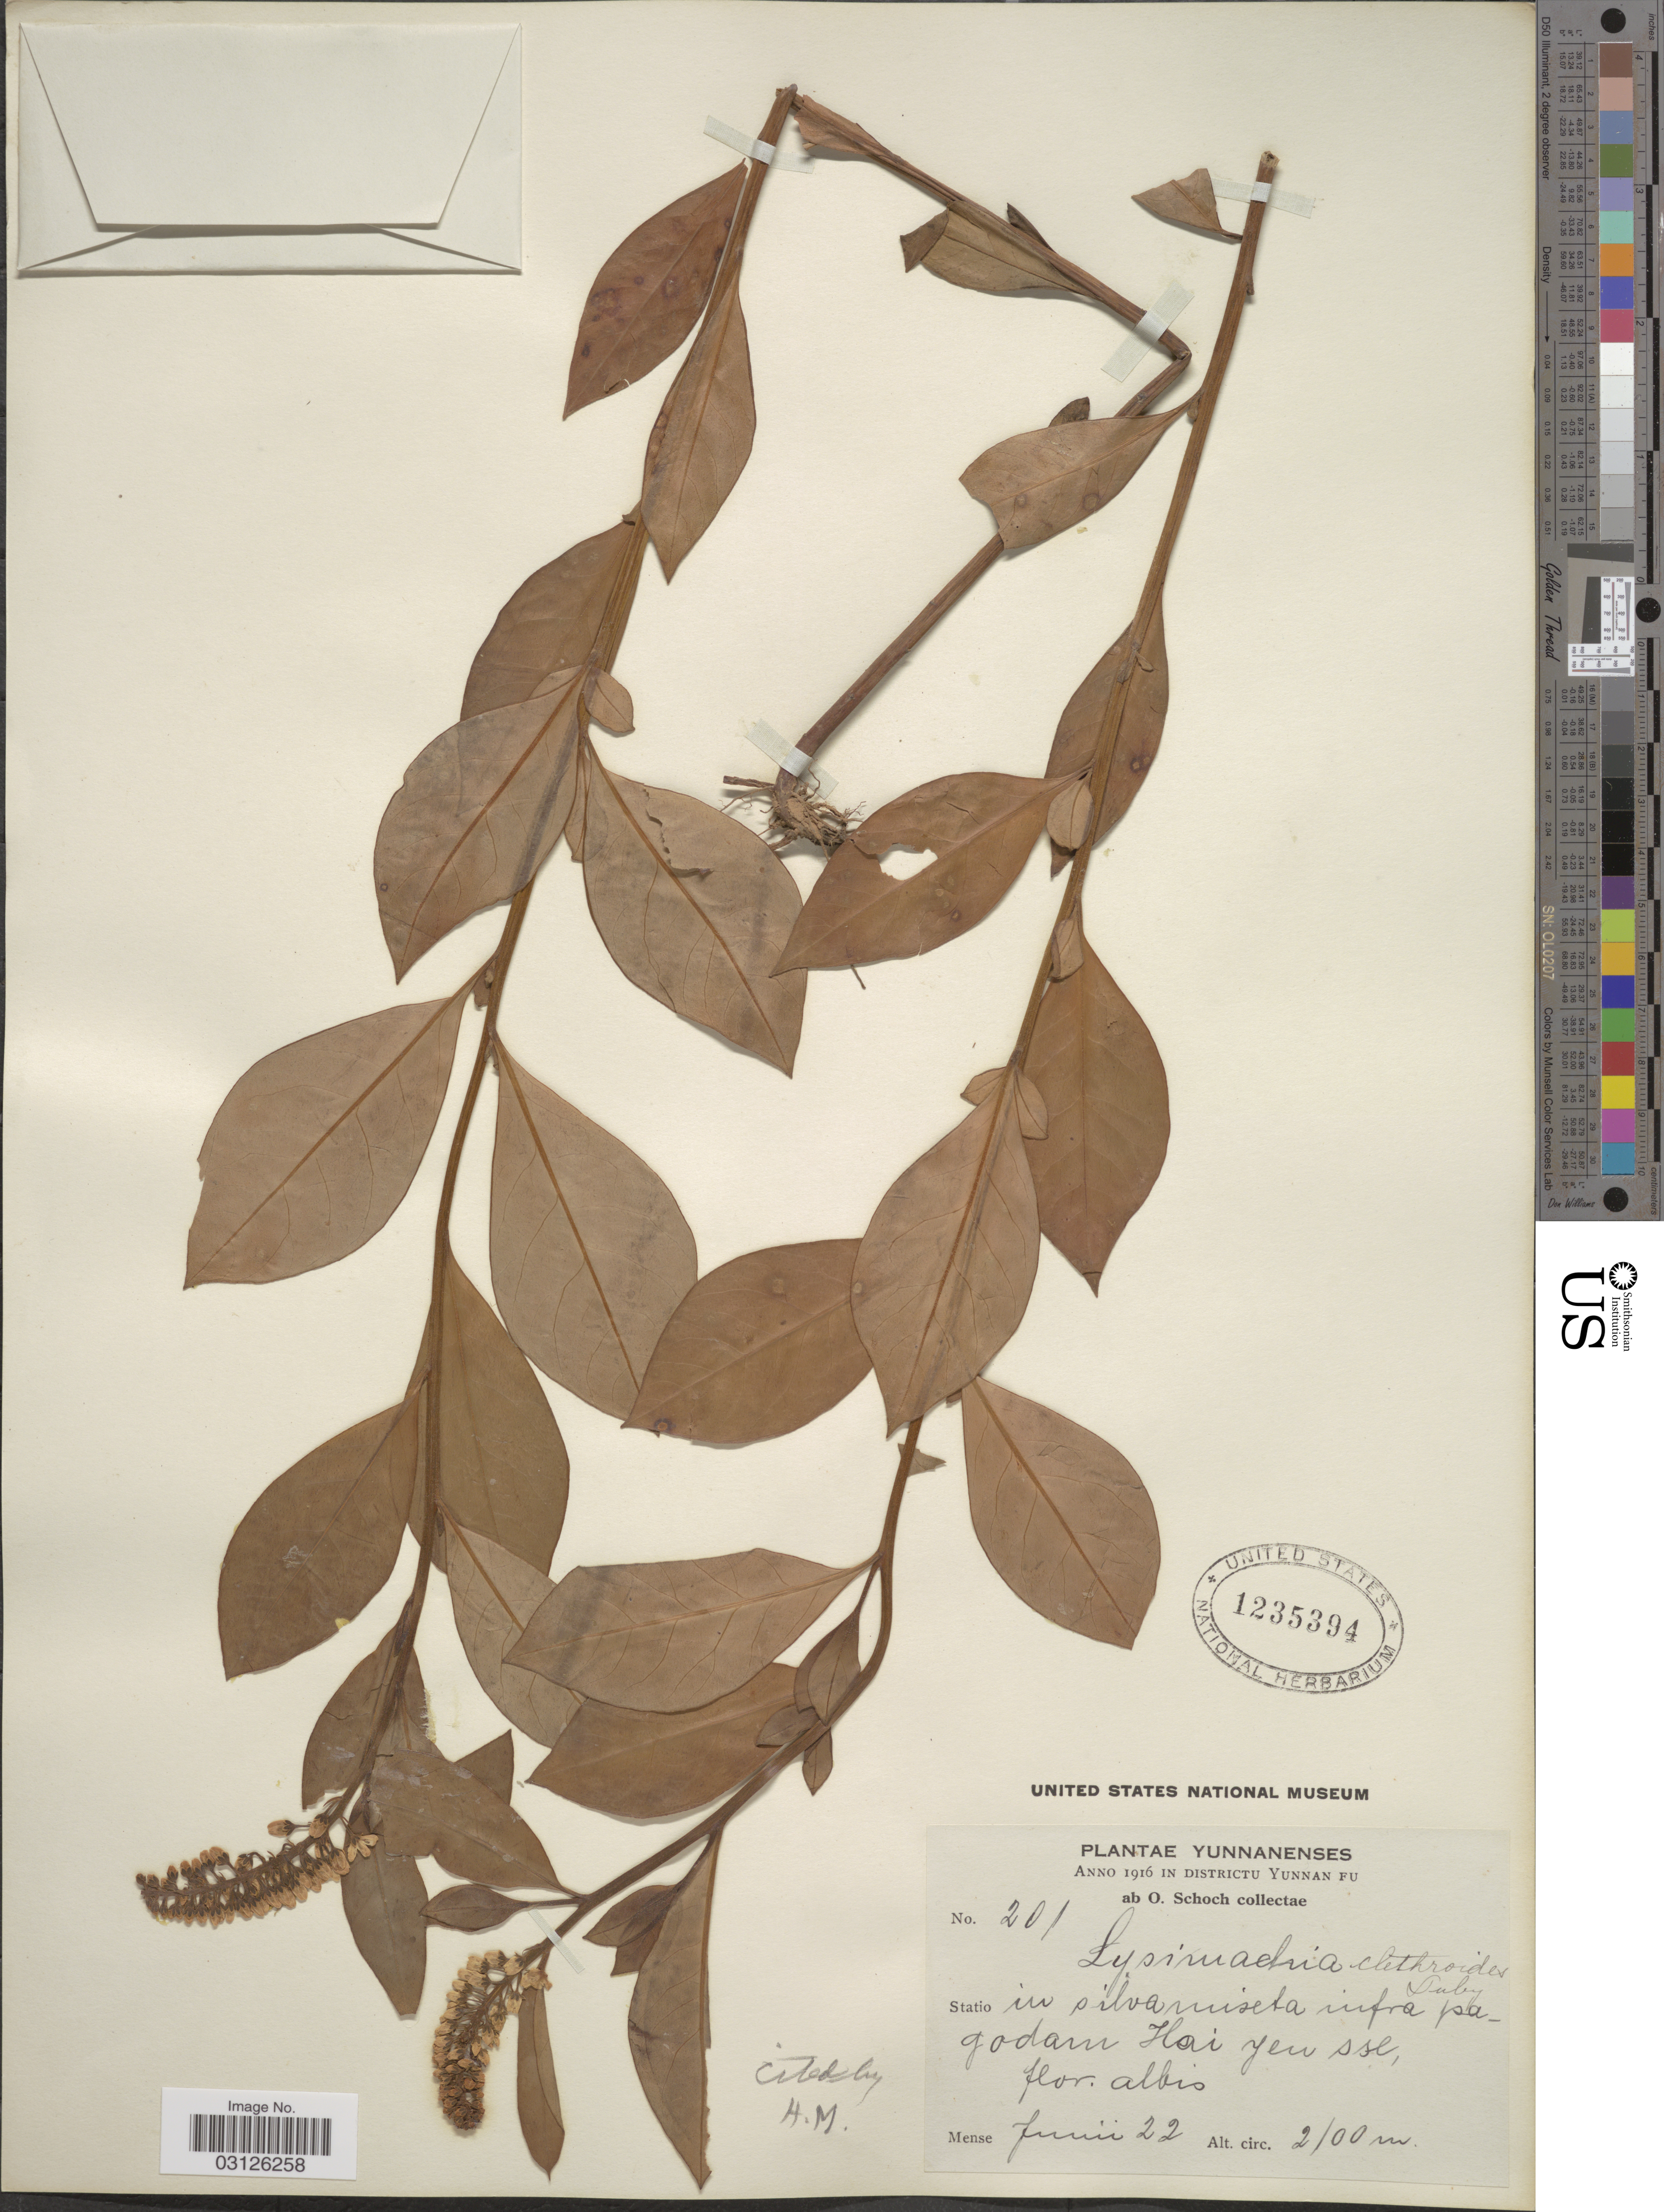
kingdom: Plantae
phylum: Tracheophyta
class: Magnoliopsida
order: Ericales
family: Primulaceae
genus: Lysimachia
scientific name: Lysimachia clethroides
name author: Duby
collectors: O. Schoch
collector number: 201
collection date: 1916-06-22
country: China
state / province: Yunnan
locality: Districtu Yunnan Fu. Statio in silva miseta [interpreted] infra pagodam Hai yen sse [interpreted].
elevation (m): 2100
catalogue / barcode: US 1235394